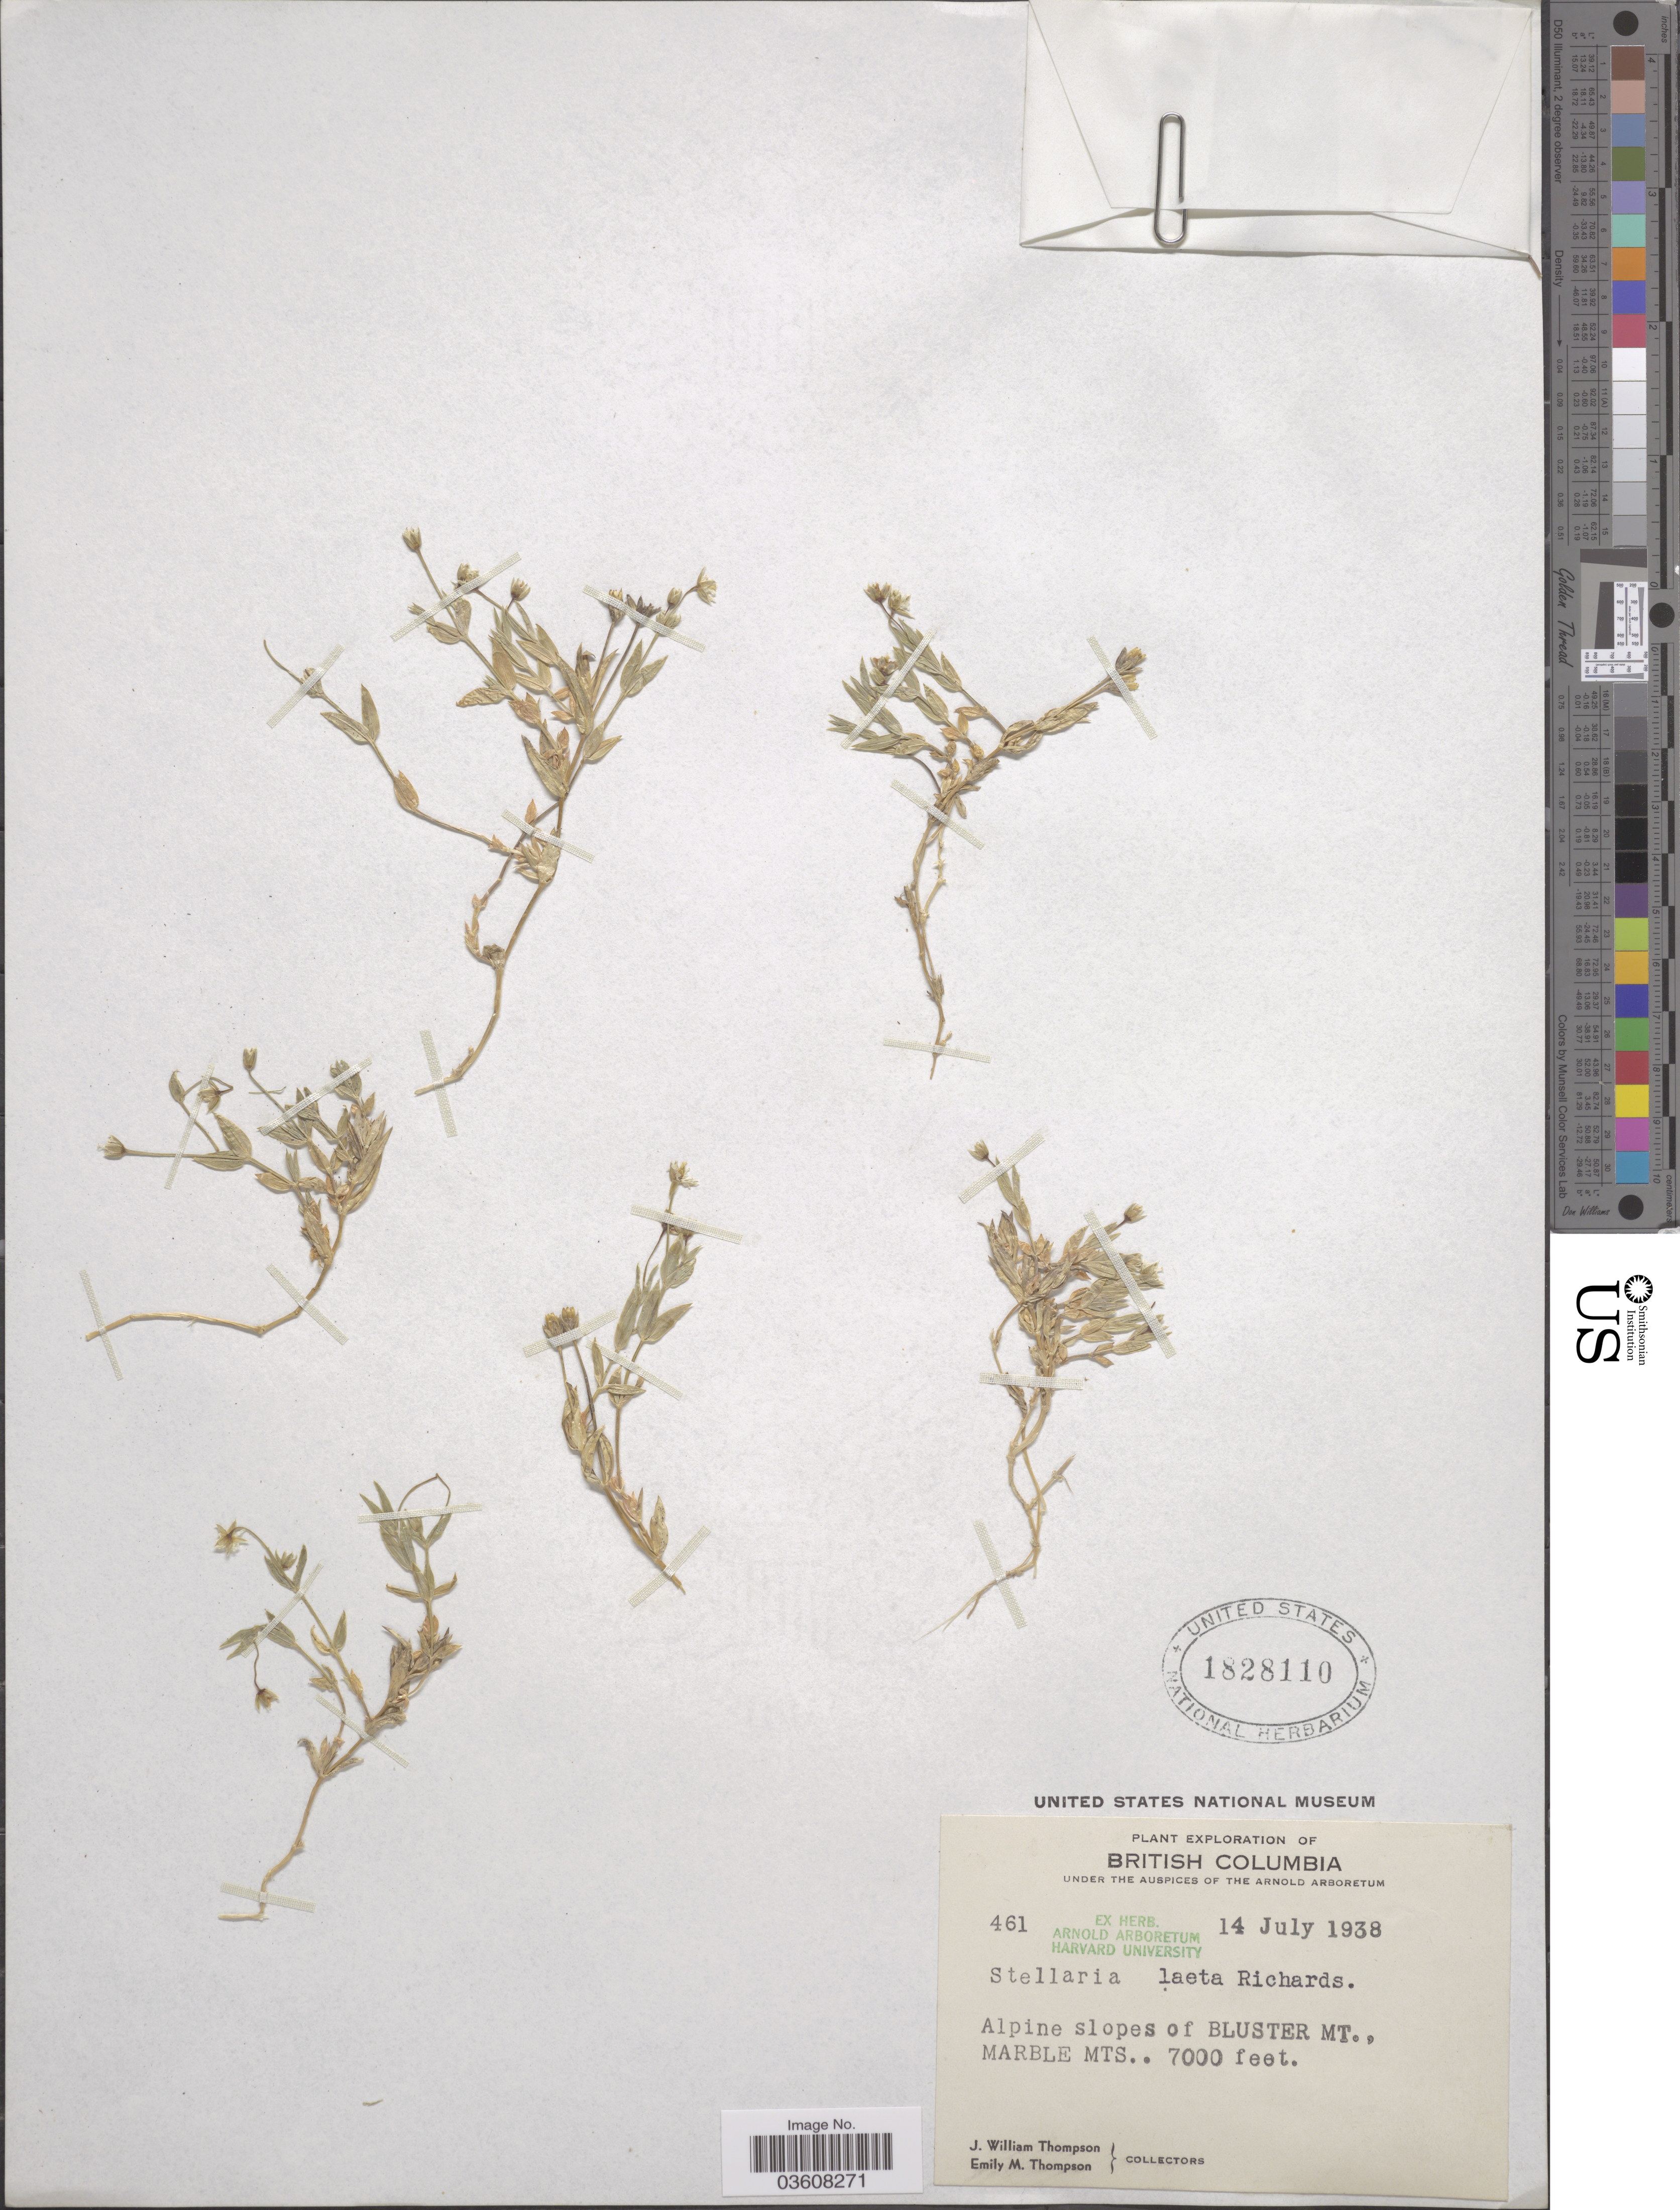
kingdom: Plantae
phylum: Tracheophyta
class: Magnoliopsida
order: Caryophyllales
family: Caryophyllaceae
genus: Stellaria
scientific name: Stellaria laeta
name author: Richards.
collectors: J. W. Thompson & E. M. Thompson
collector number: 461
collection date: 1938-07-14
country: Canada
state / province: British Columbia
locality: Alpine slopes of Bluster Mt., Marble Mts.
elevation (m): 2134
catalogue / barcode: US 1828110